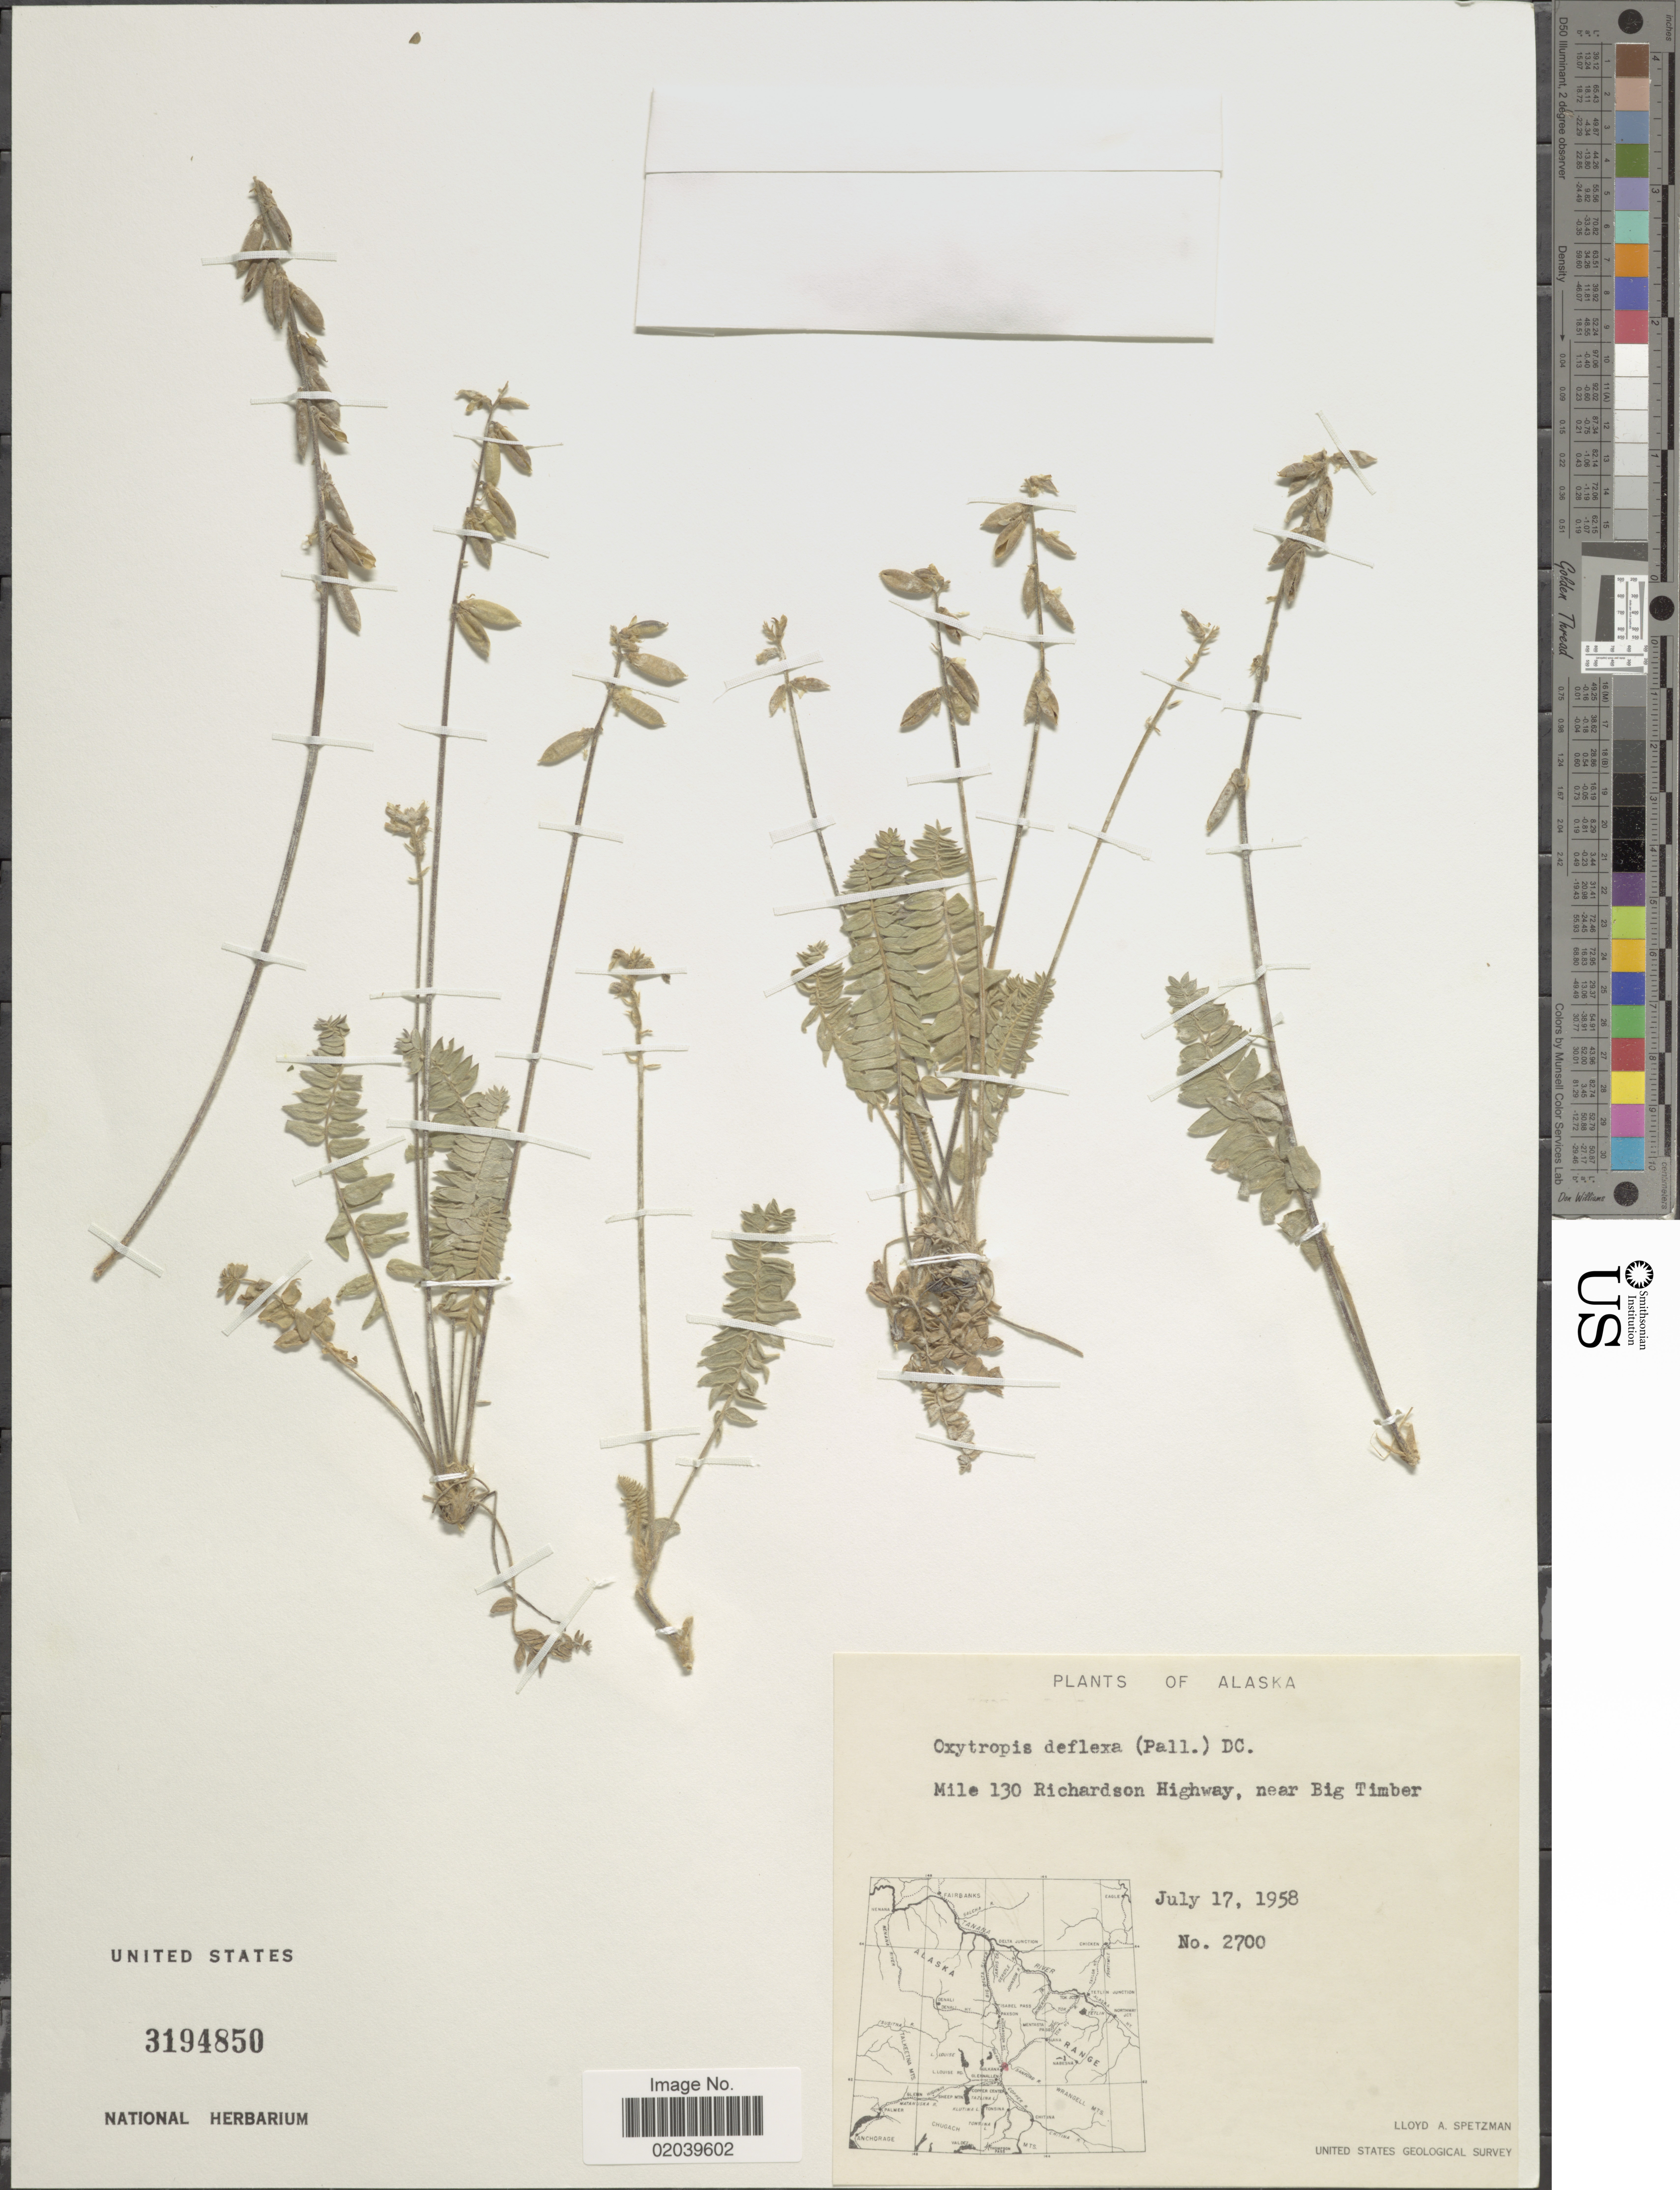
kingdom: Plantae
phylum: Tracheophyta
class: Magnoliopsida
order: Fabales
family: Fabaceae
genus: Oxytropis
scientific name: Oxytropis deflexa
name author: (Pall.) DC.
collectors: L. Spetzman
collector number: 2700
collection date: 1958-07-17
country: United States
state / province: Alaska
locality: Mile 130 Richardson Highway, near Big Timberl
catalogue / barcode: US 3194850